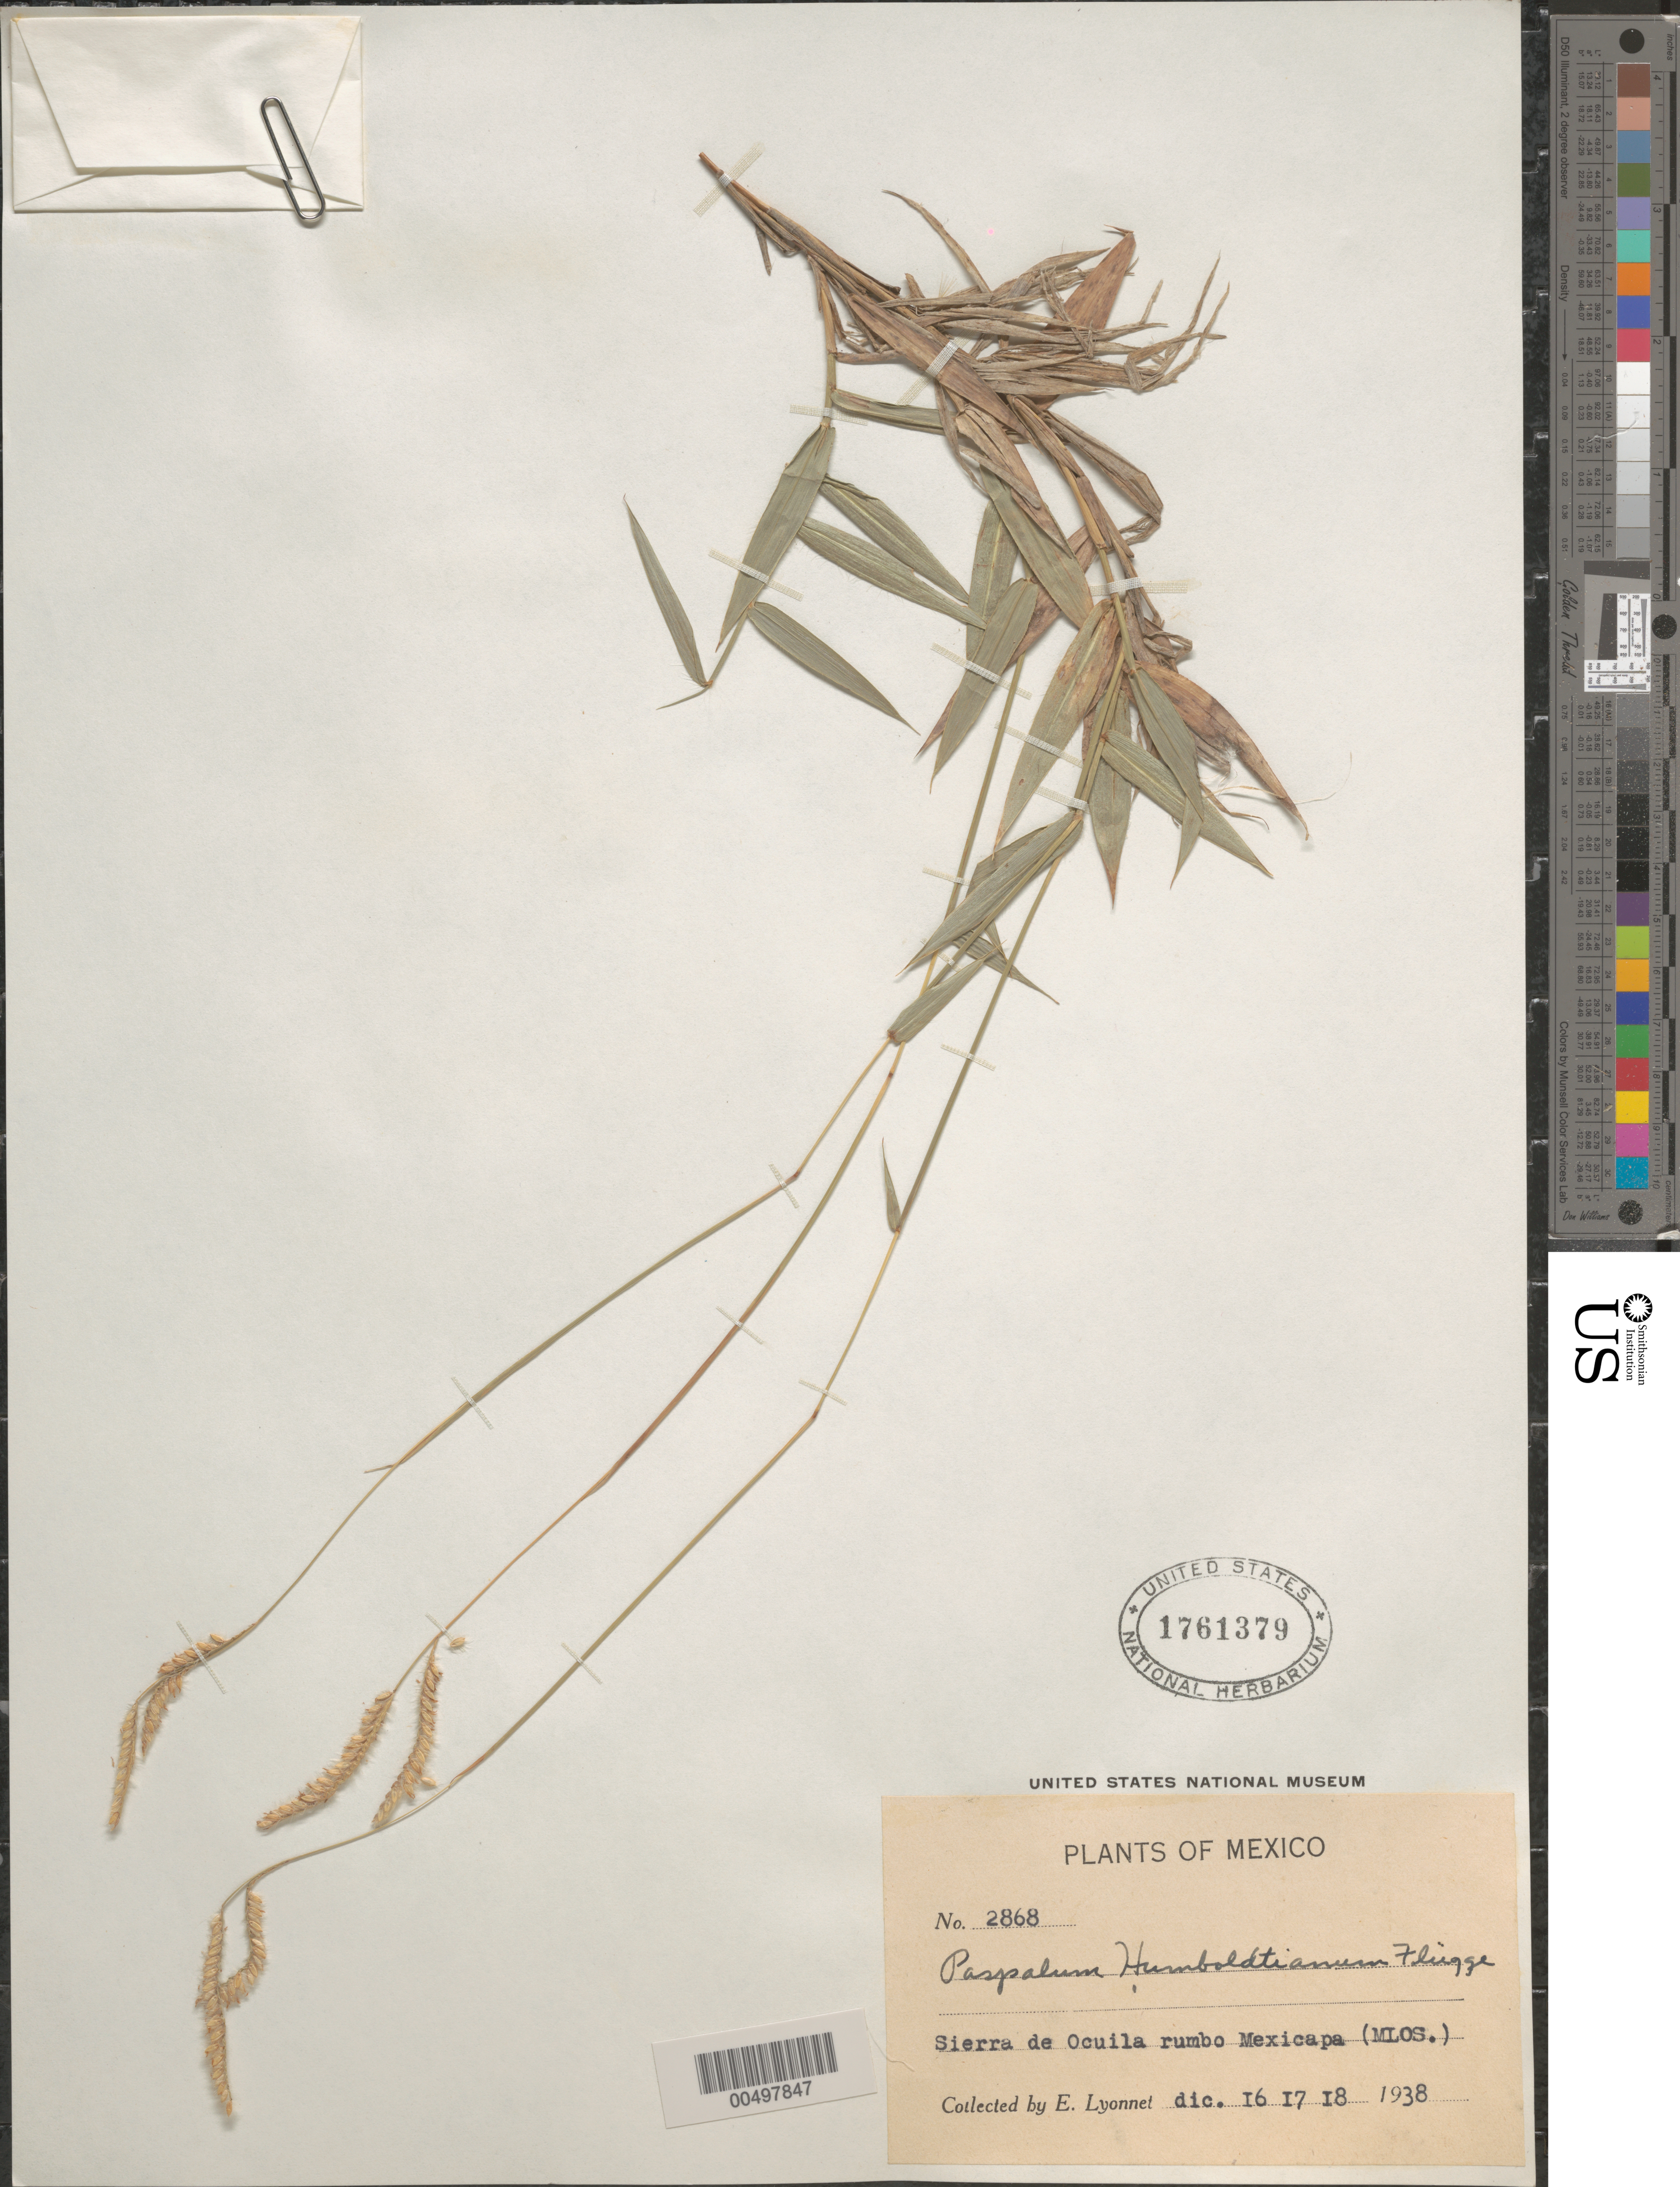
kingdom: Plantae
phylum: Tracheophyta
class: Liliopsida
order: Poales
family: Poaceae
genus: Paspalum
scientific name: Paspalum humboldtianum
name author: Flüggé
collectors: Bro. E. Lyonnet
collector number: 2868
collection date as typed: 16 Dec 1938 to 18 Dec 1938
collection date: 1938-12-16/1938-12-18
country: Mexico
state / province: Morelos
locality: Sierra de Ocuila rumbo Mexicapa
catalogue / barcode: US 1761379